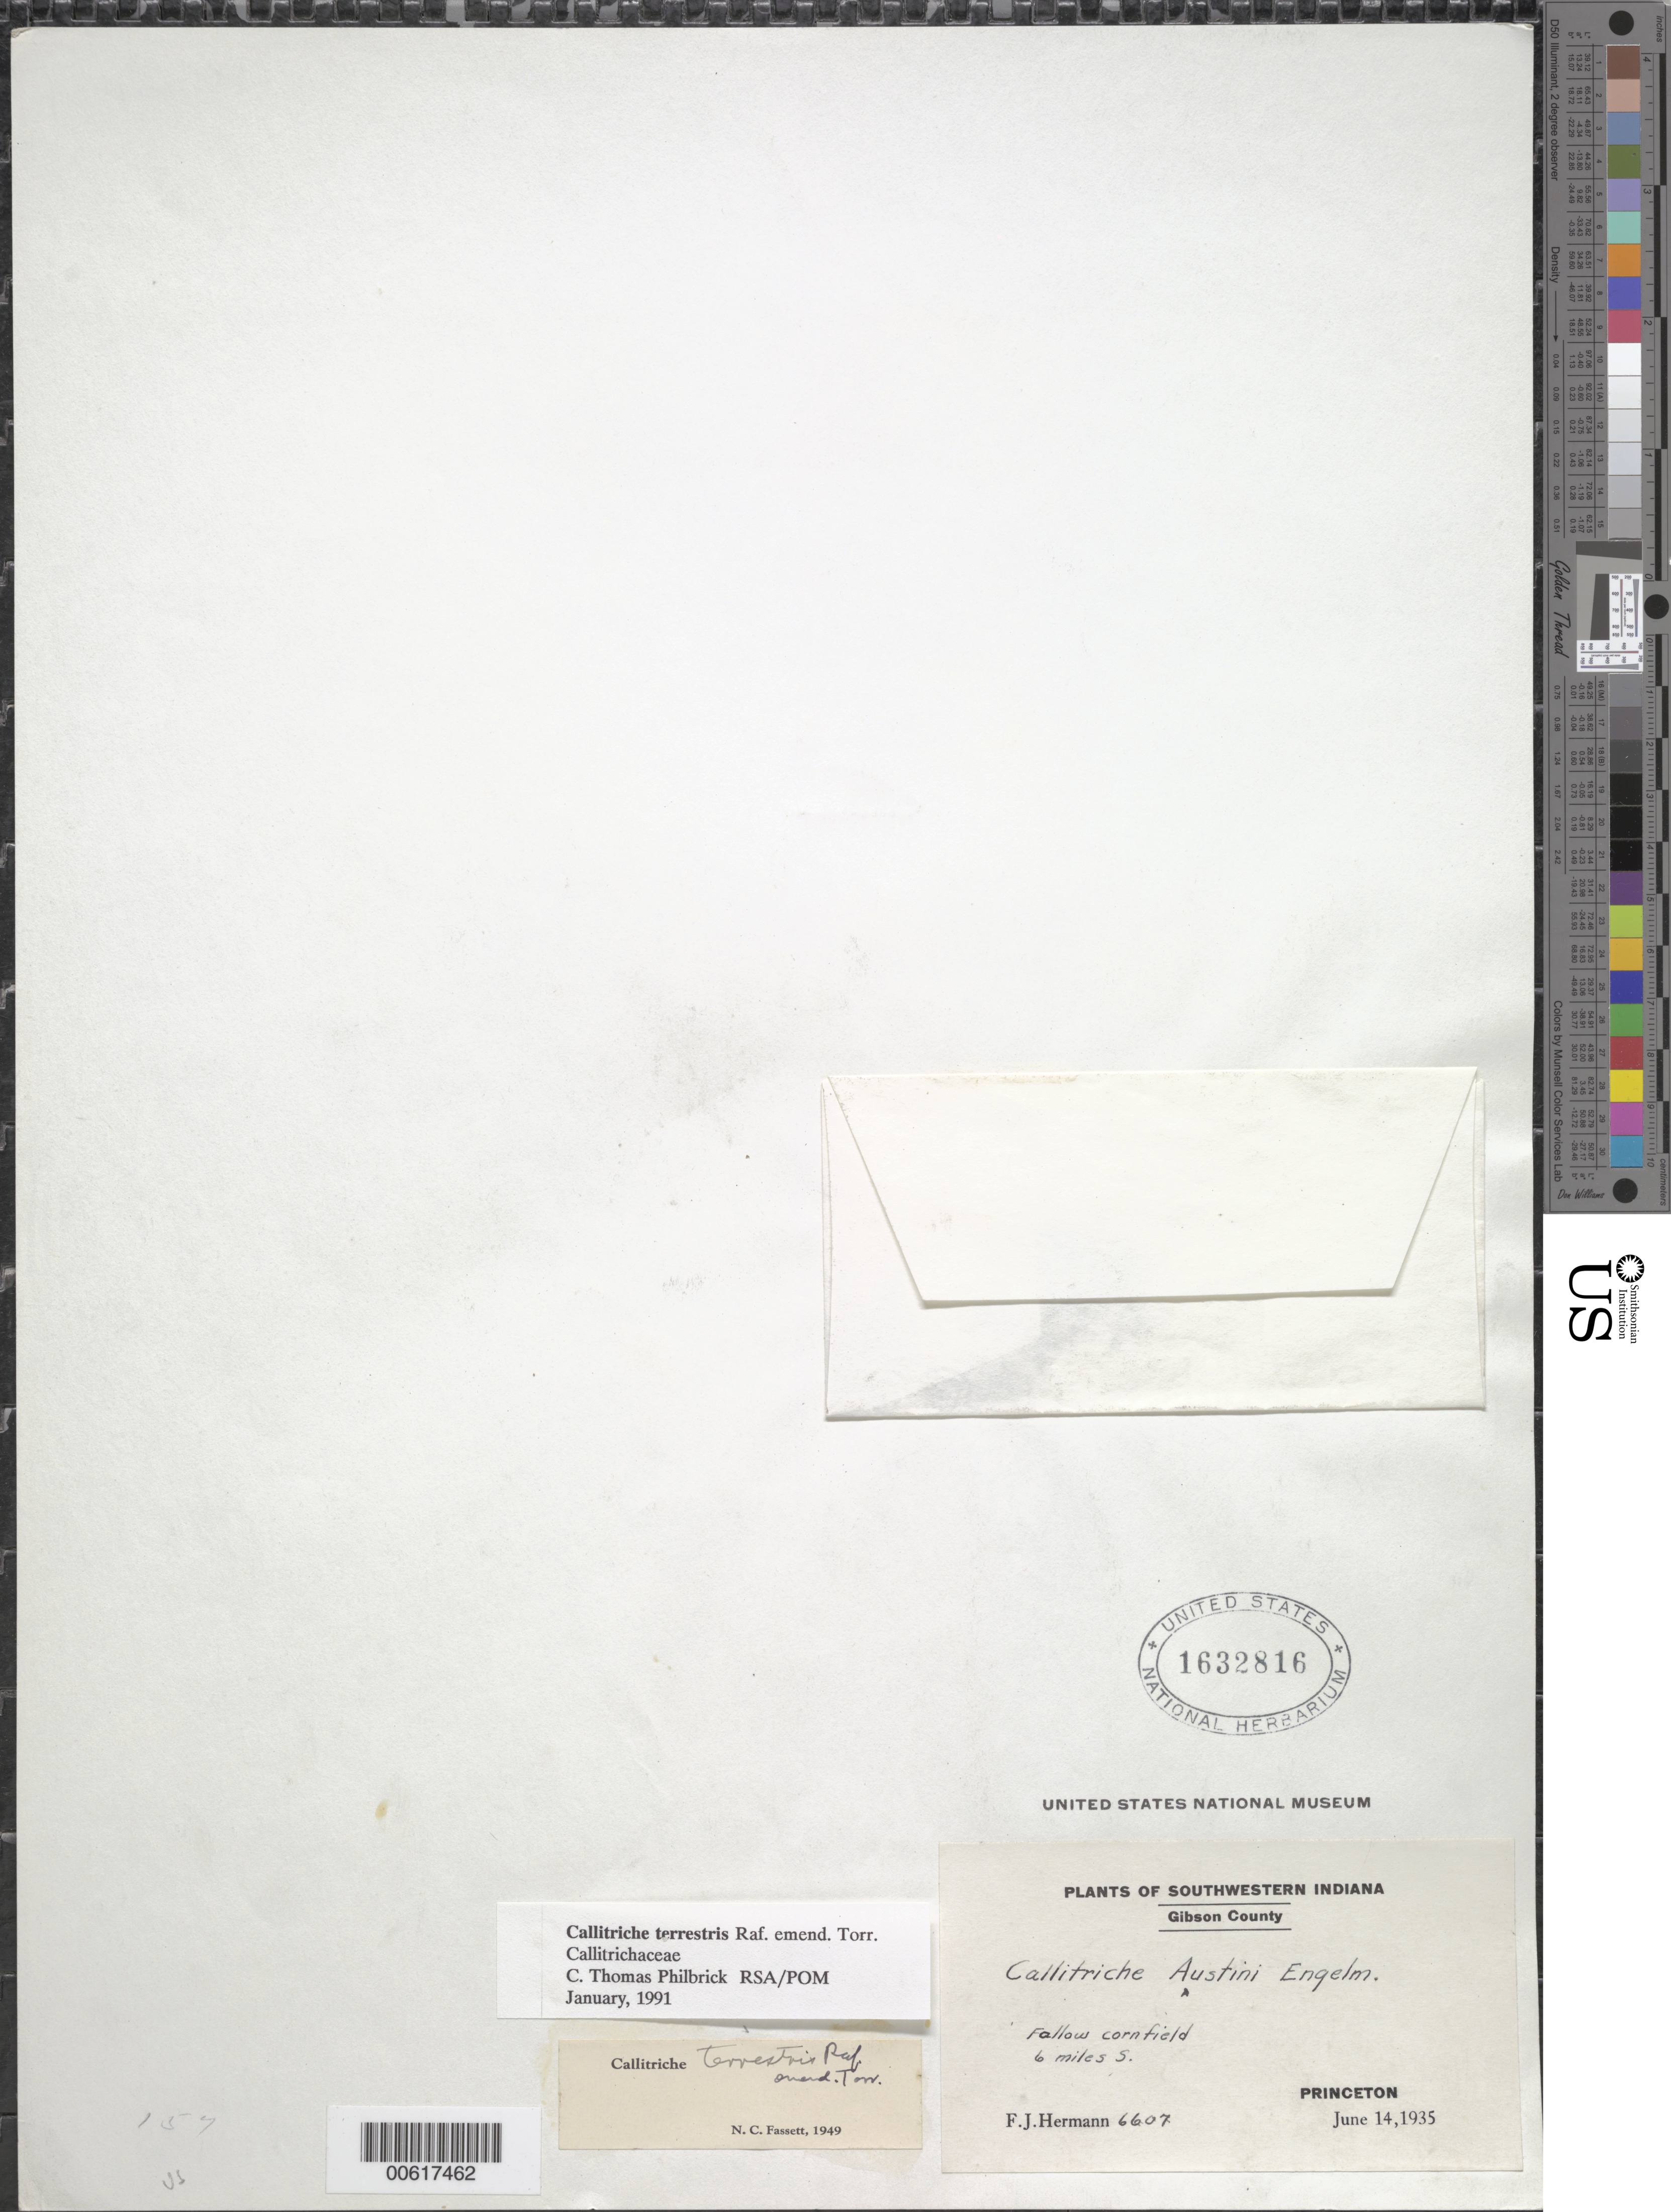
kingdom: Plantae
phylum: Tracheophyta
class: Magnoliopsida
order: Lamiales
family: Plantaginaceae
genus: Callitriche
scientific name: Callitriche terrestris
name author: Raf.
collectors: F. J. Hermann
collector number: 6607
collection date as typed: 14 Jun 1935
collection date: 1935-06-14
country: United States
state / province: Indiana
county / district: Gibson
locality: S of Princeton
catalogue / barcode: US 1632816